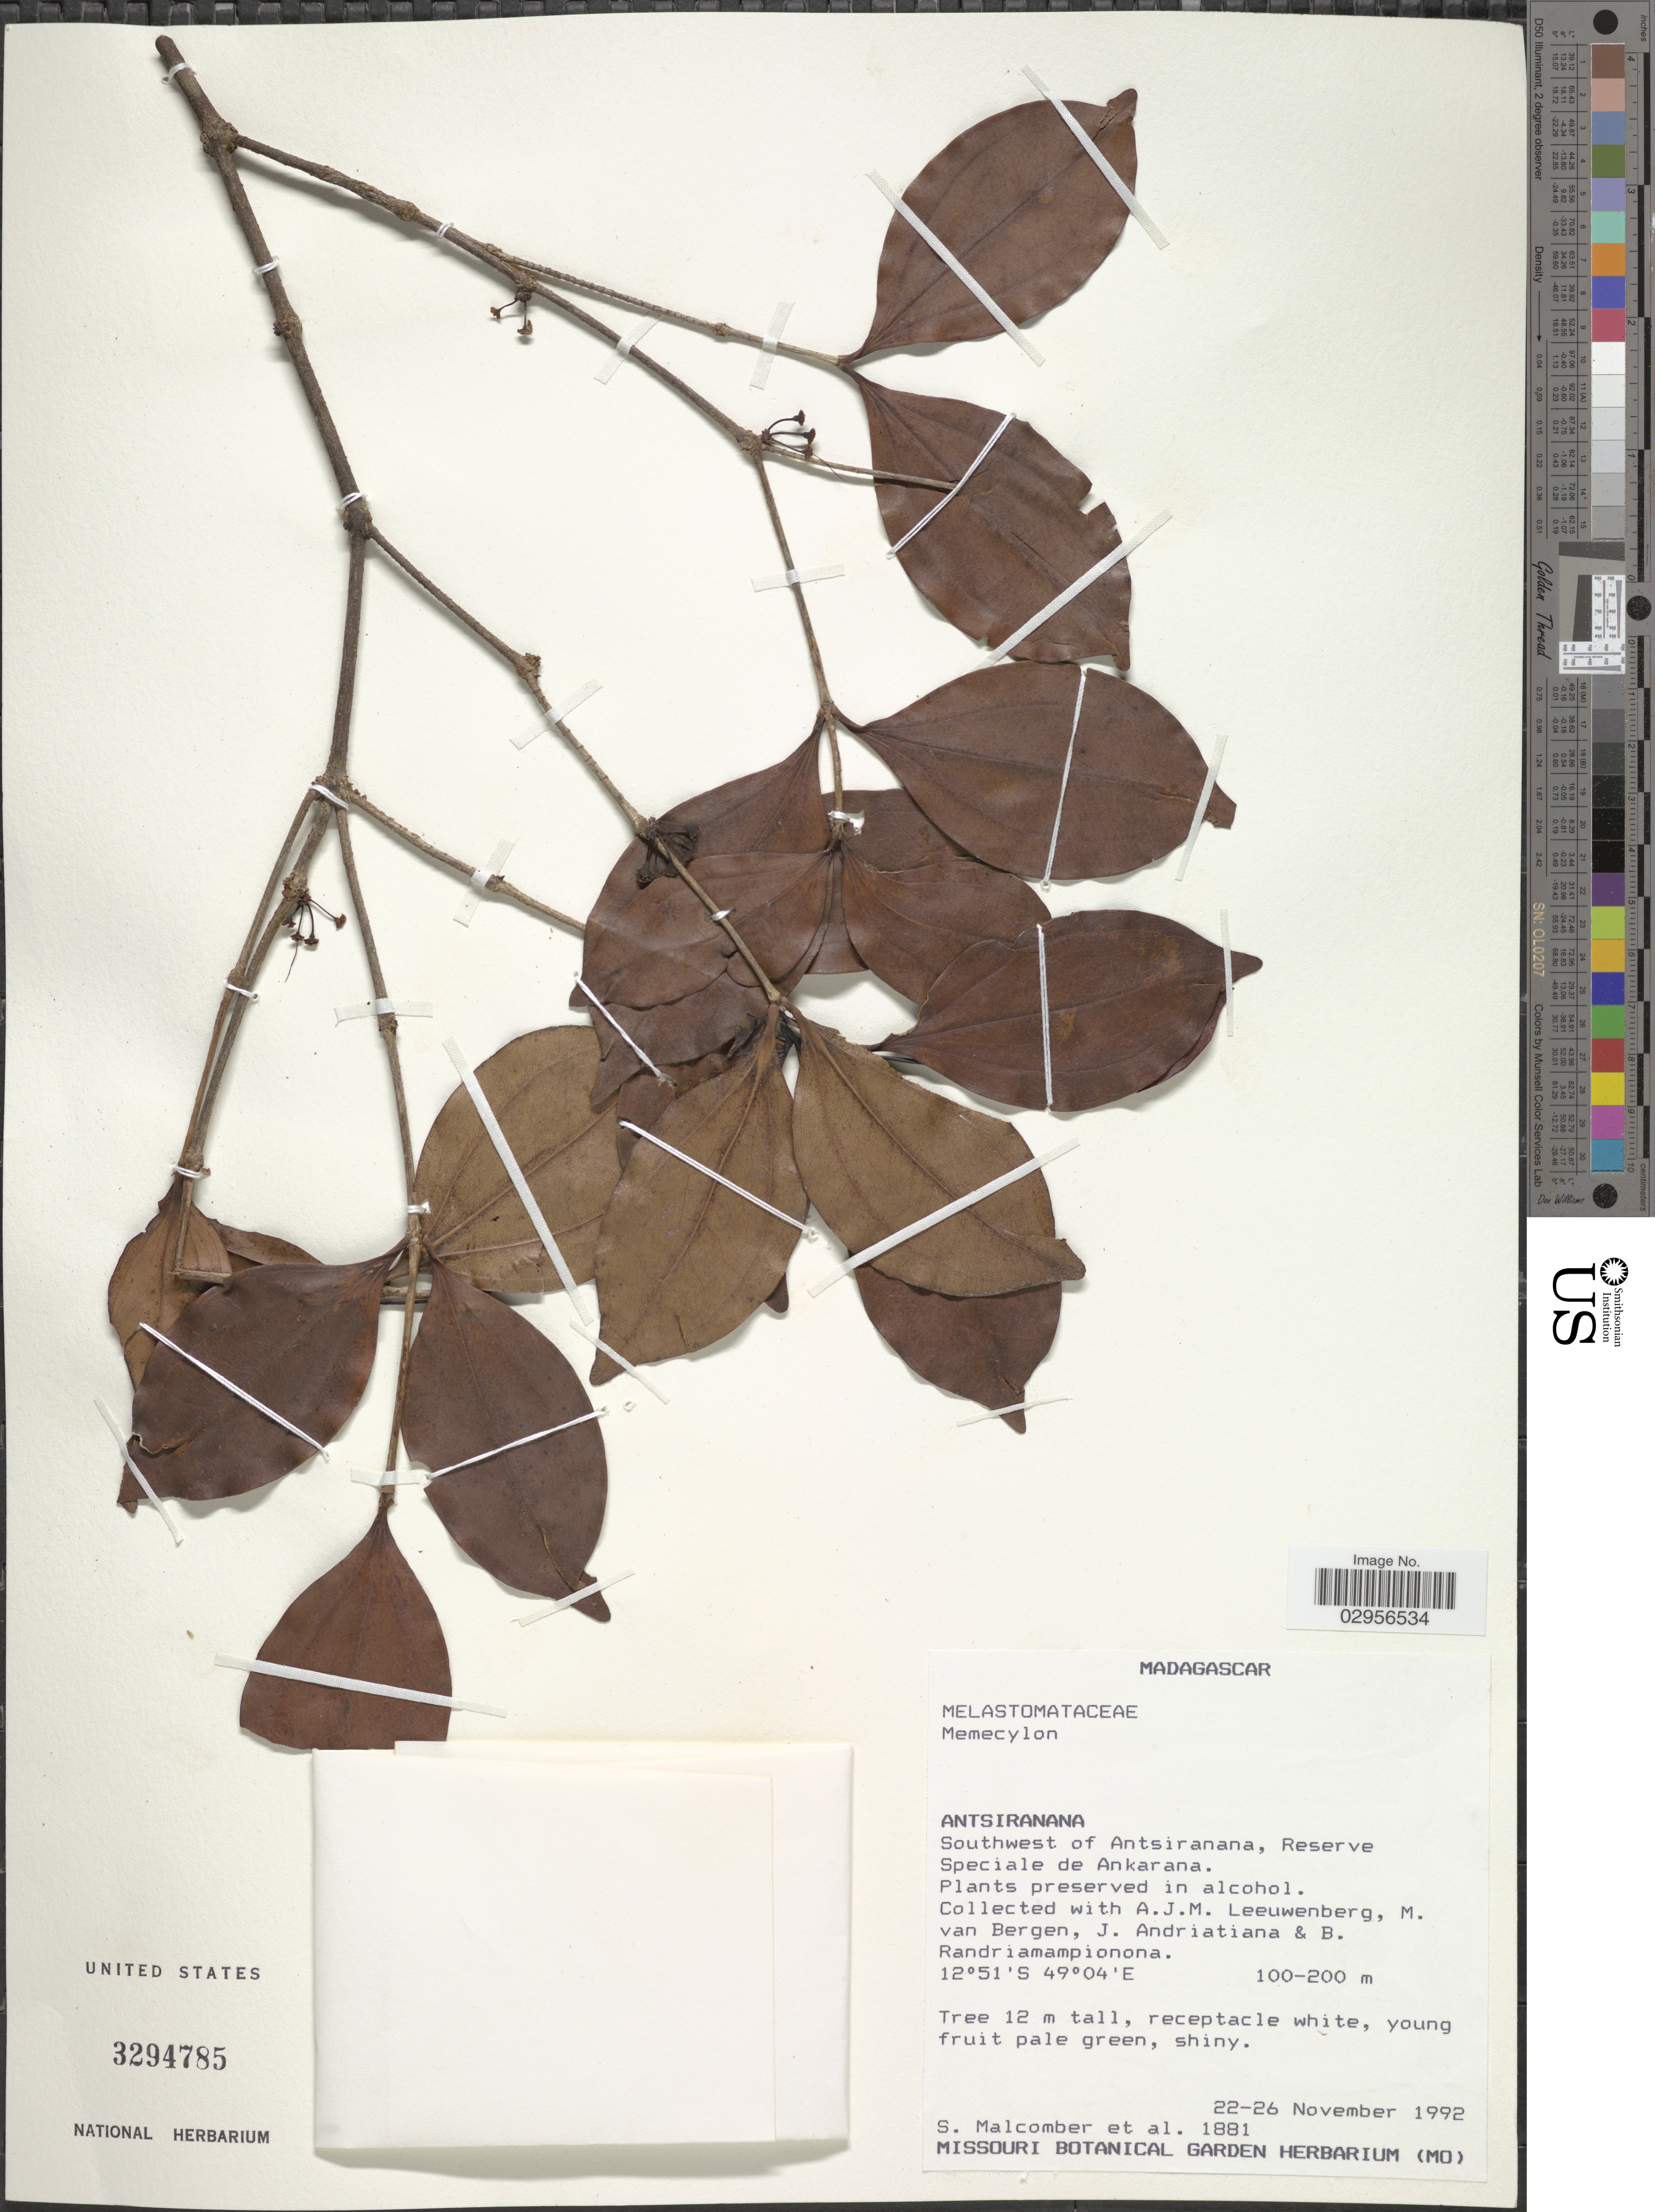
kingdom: Plantae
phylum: Tracheophyta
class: Magnoliopsida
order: Myrtales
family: Melastomataceae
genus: Memecylon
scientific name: Memecylon sp.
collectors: S. T. Malcomber, A. Leeuwenberg, M. van Bergen, J. Andriatiana & B. Randriamampionona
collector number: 1881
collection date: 1992-11-22/1992-11-26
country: Madagascar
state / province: Diana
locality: Southwest of Antsiranana, Reserve Speciale de Ankarana.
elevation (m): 100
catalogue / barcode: US 3294785